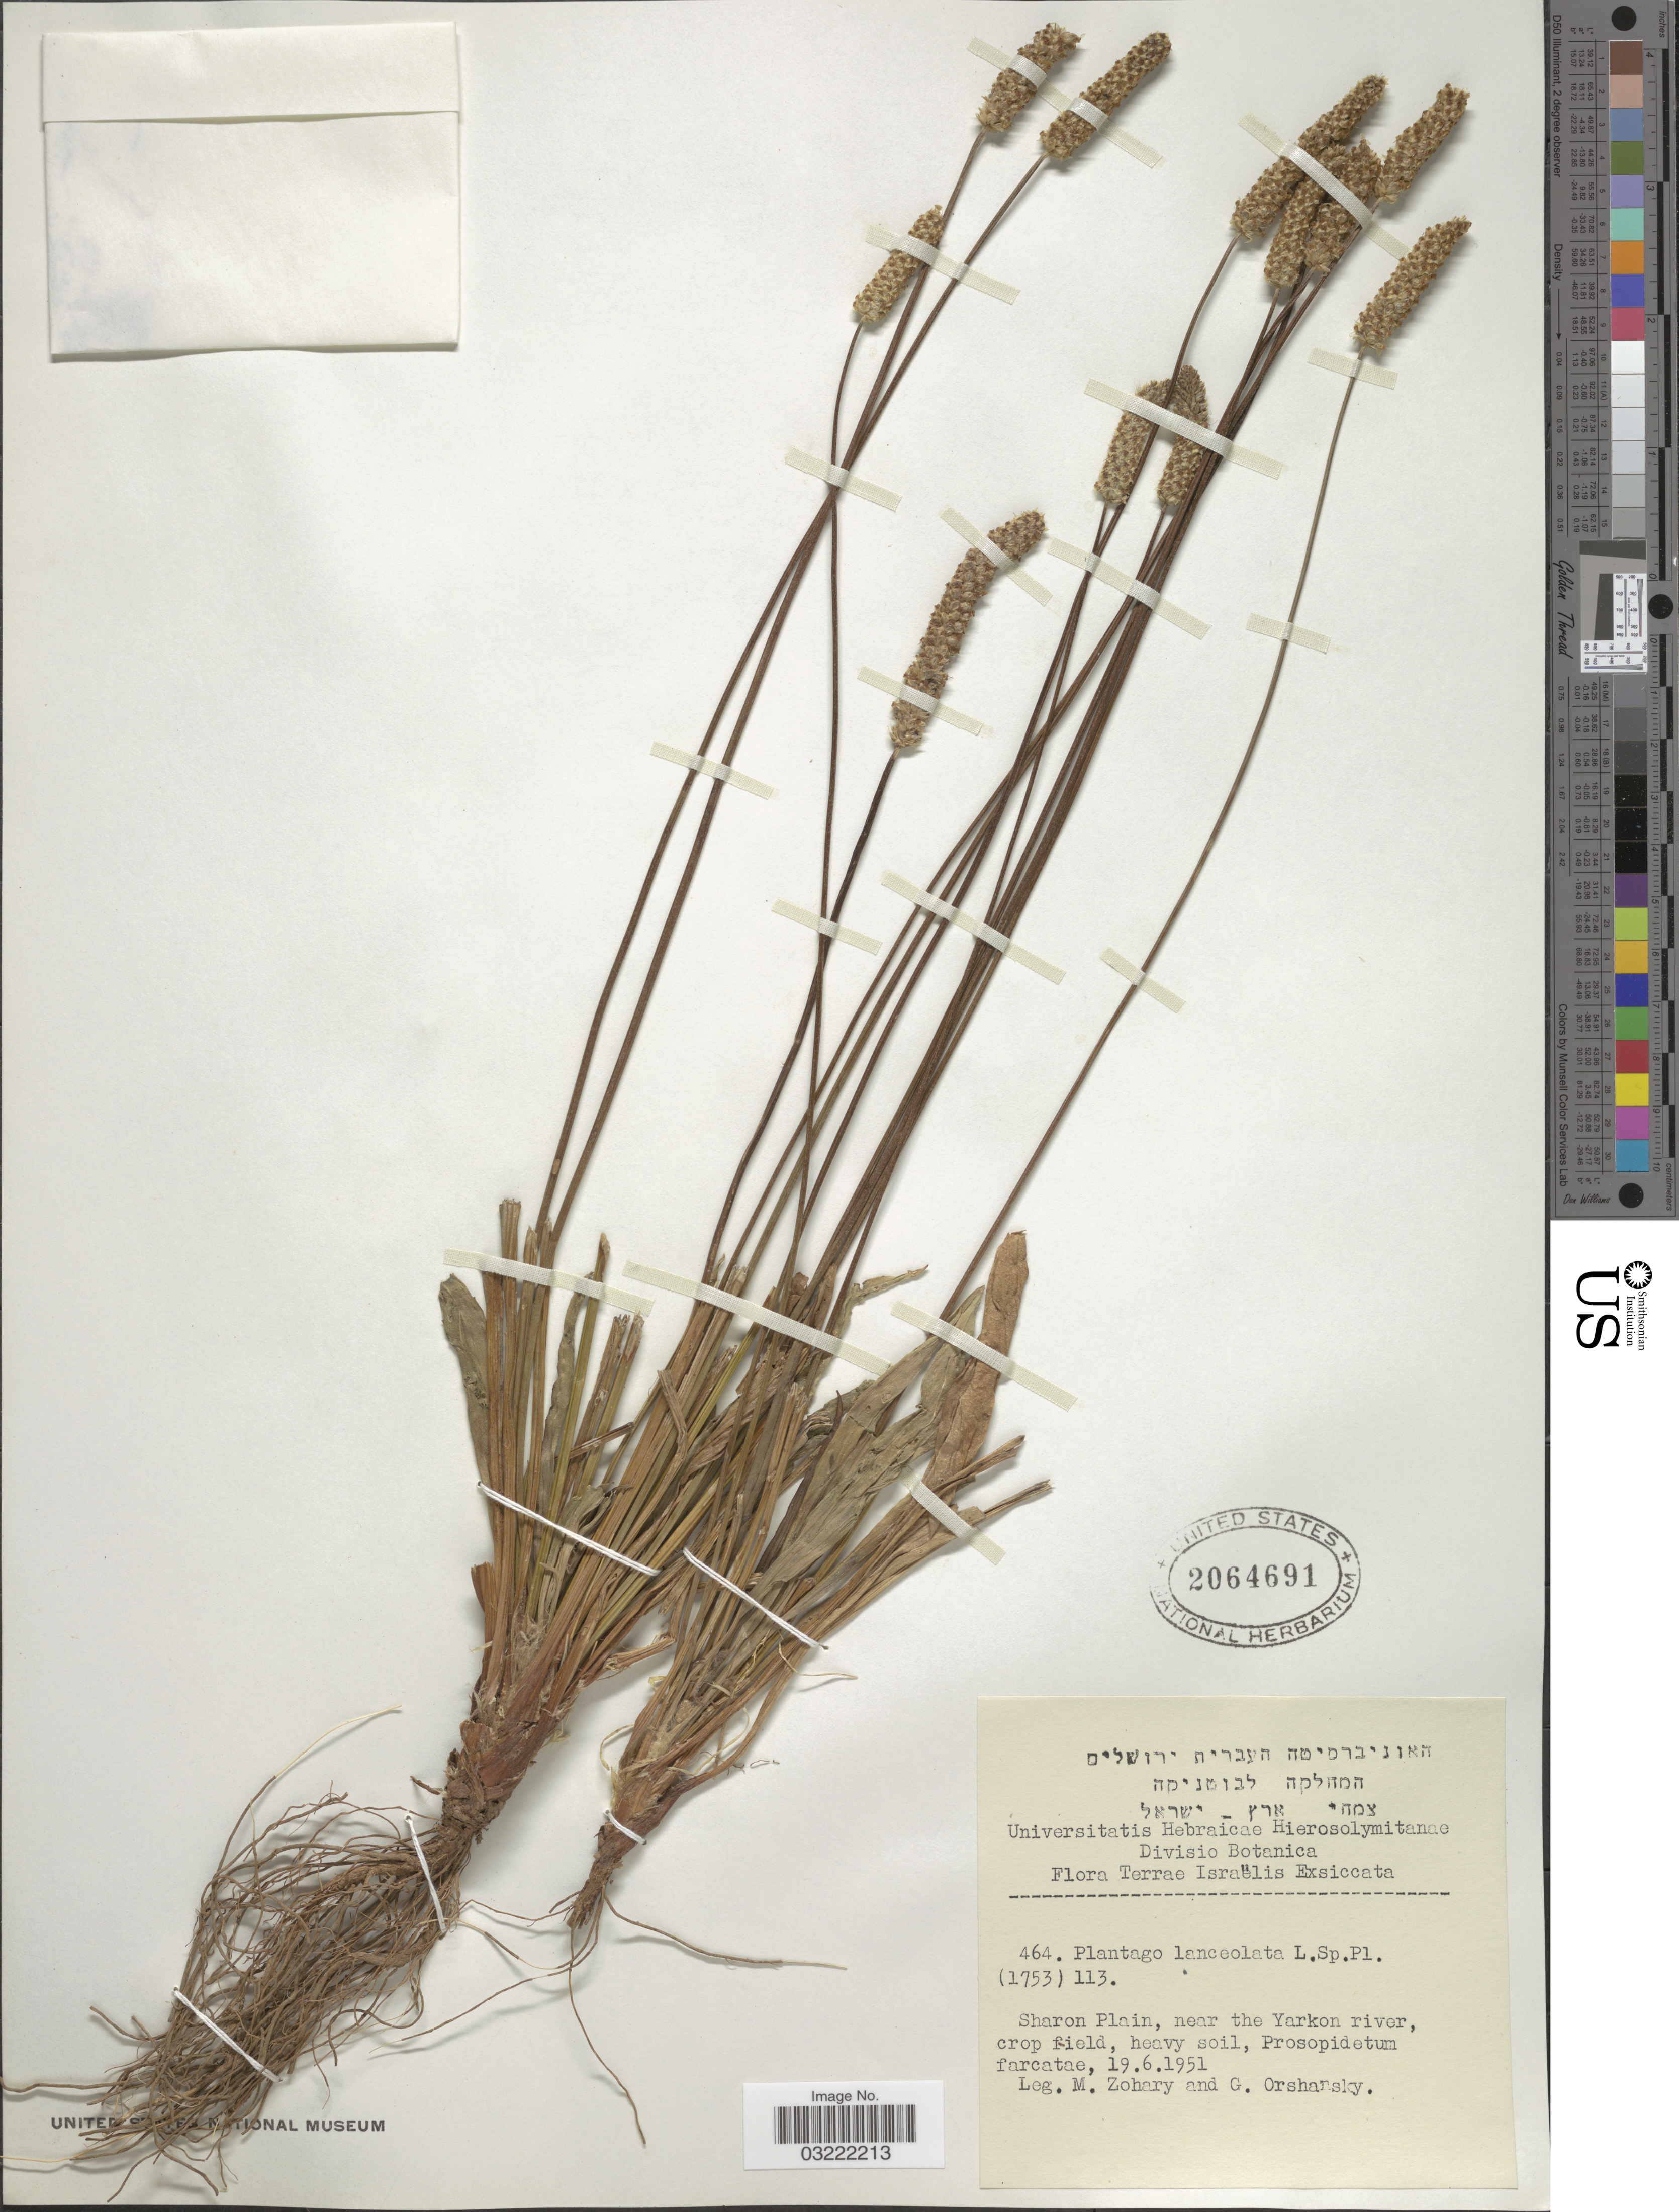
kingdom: Plantae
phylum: Tracheophyta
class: Magnoliopsida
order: Lamiales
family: Plantaginaceae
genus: Plantago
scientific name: Plantago lanceolata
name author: L.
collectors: M. Zohary & G. Orshansky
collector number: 464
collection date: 1951-06-19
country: Israel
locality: Sharon Plain, near the Yarkon river.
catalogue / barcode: US 2064691